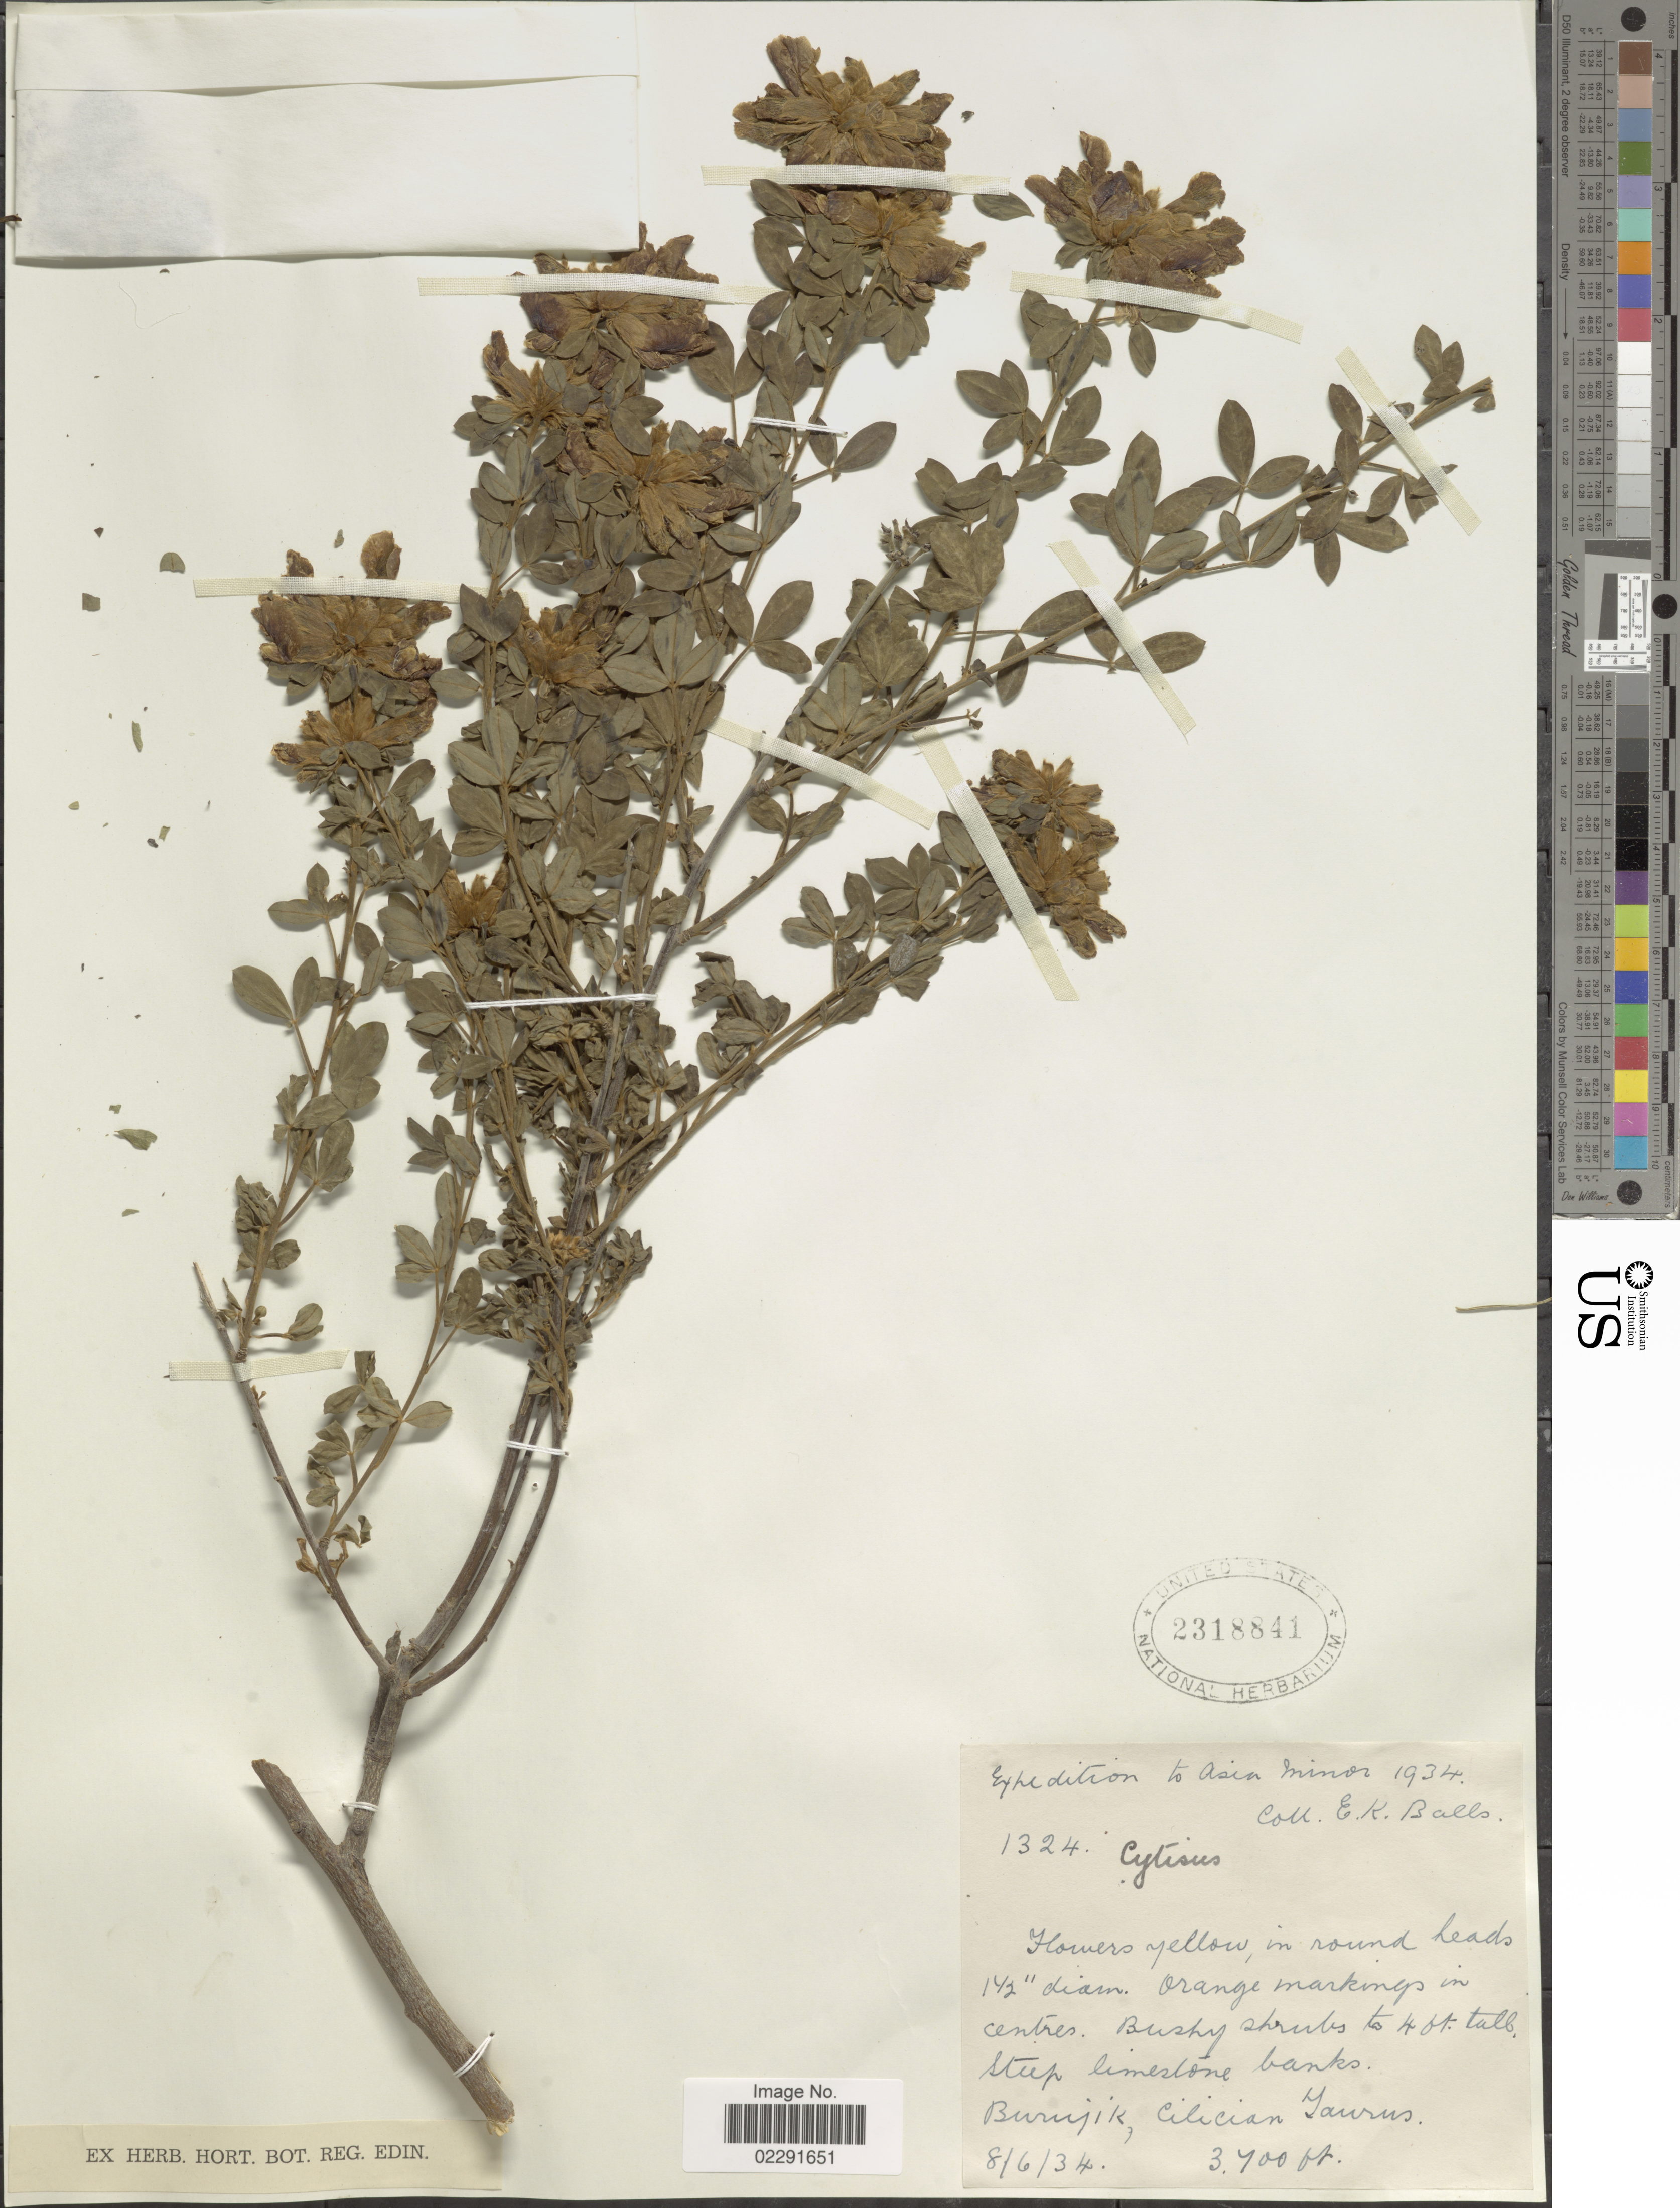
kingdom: Plantae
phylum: Tracheophyta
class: Magnoliopsida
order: Fabales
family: Fabaceae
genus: Cytisus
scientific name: Cytisus sp.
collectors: E. K. Balls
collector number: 1324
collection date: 1934-06-08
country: Turkey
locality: Asia minor, steep limestone banks, Burujik, Cilician Taurus. [interpreted]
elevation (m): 1128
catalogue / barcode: US 2318841